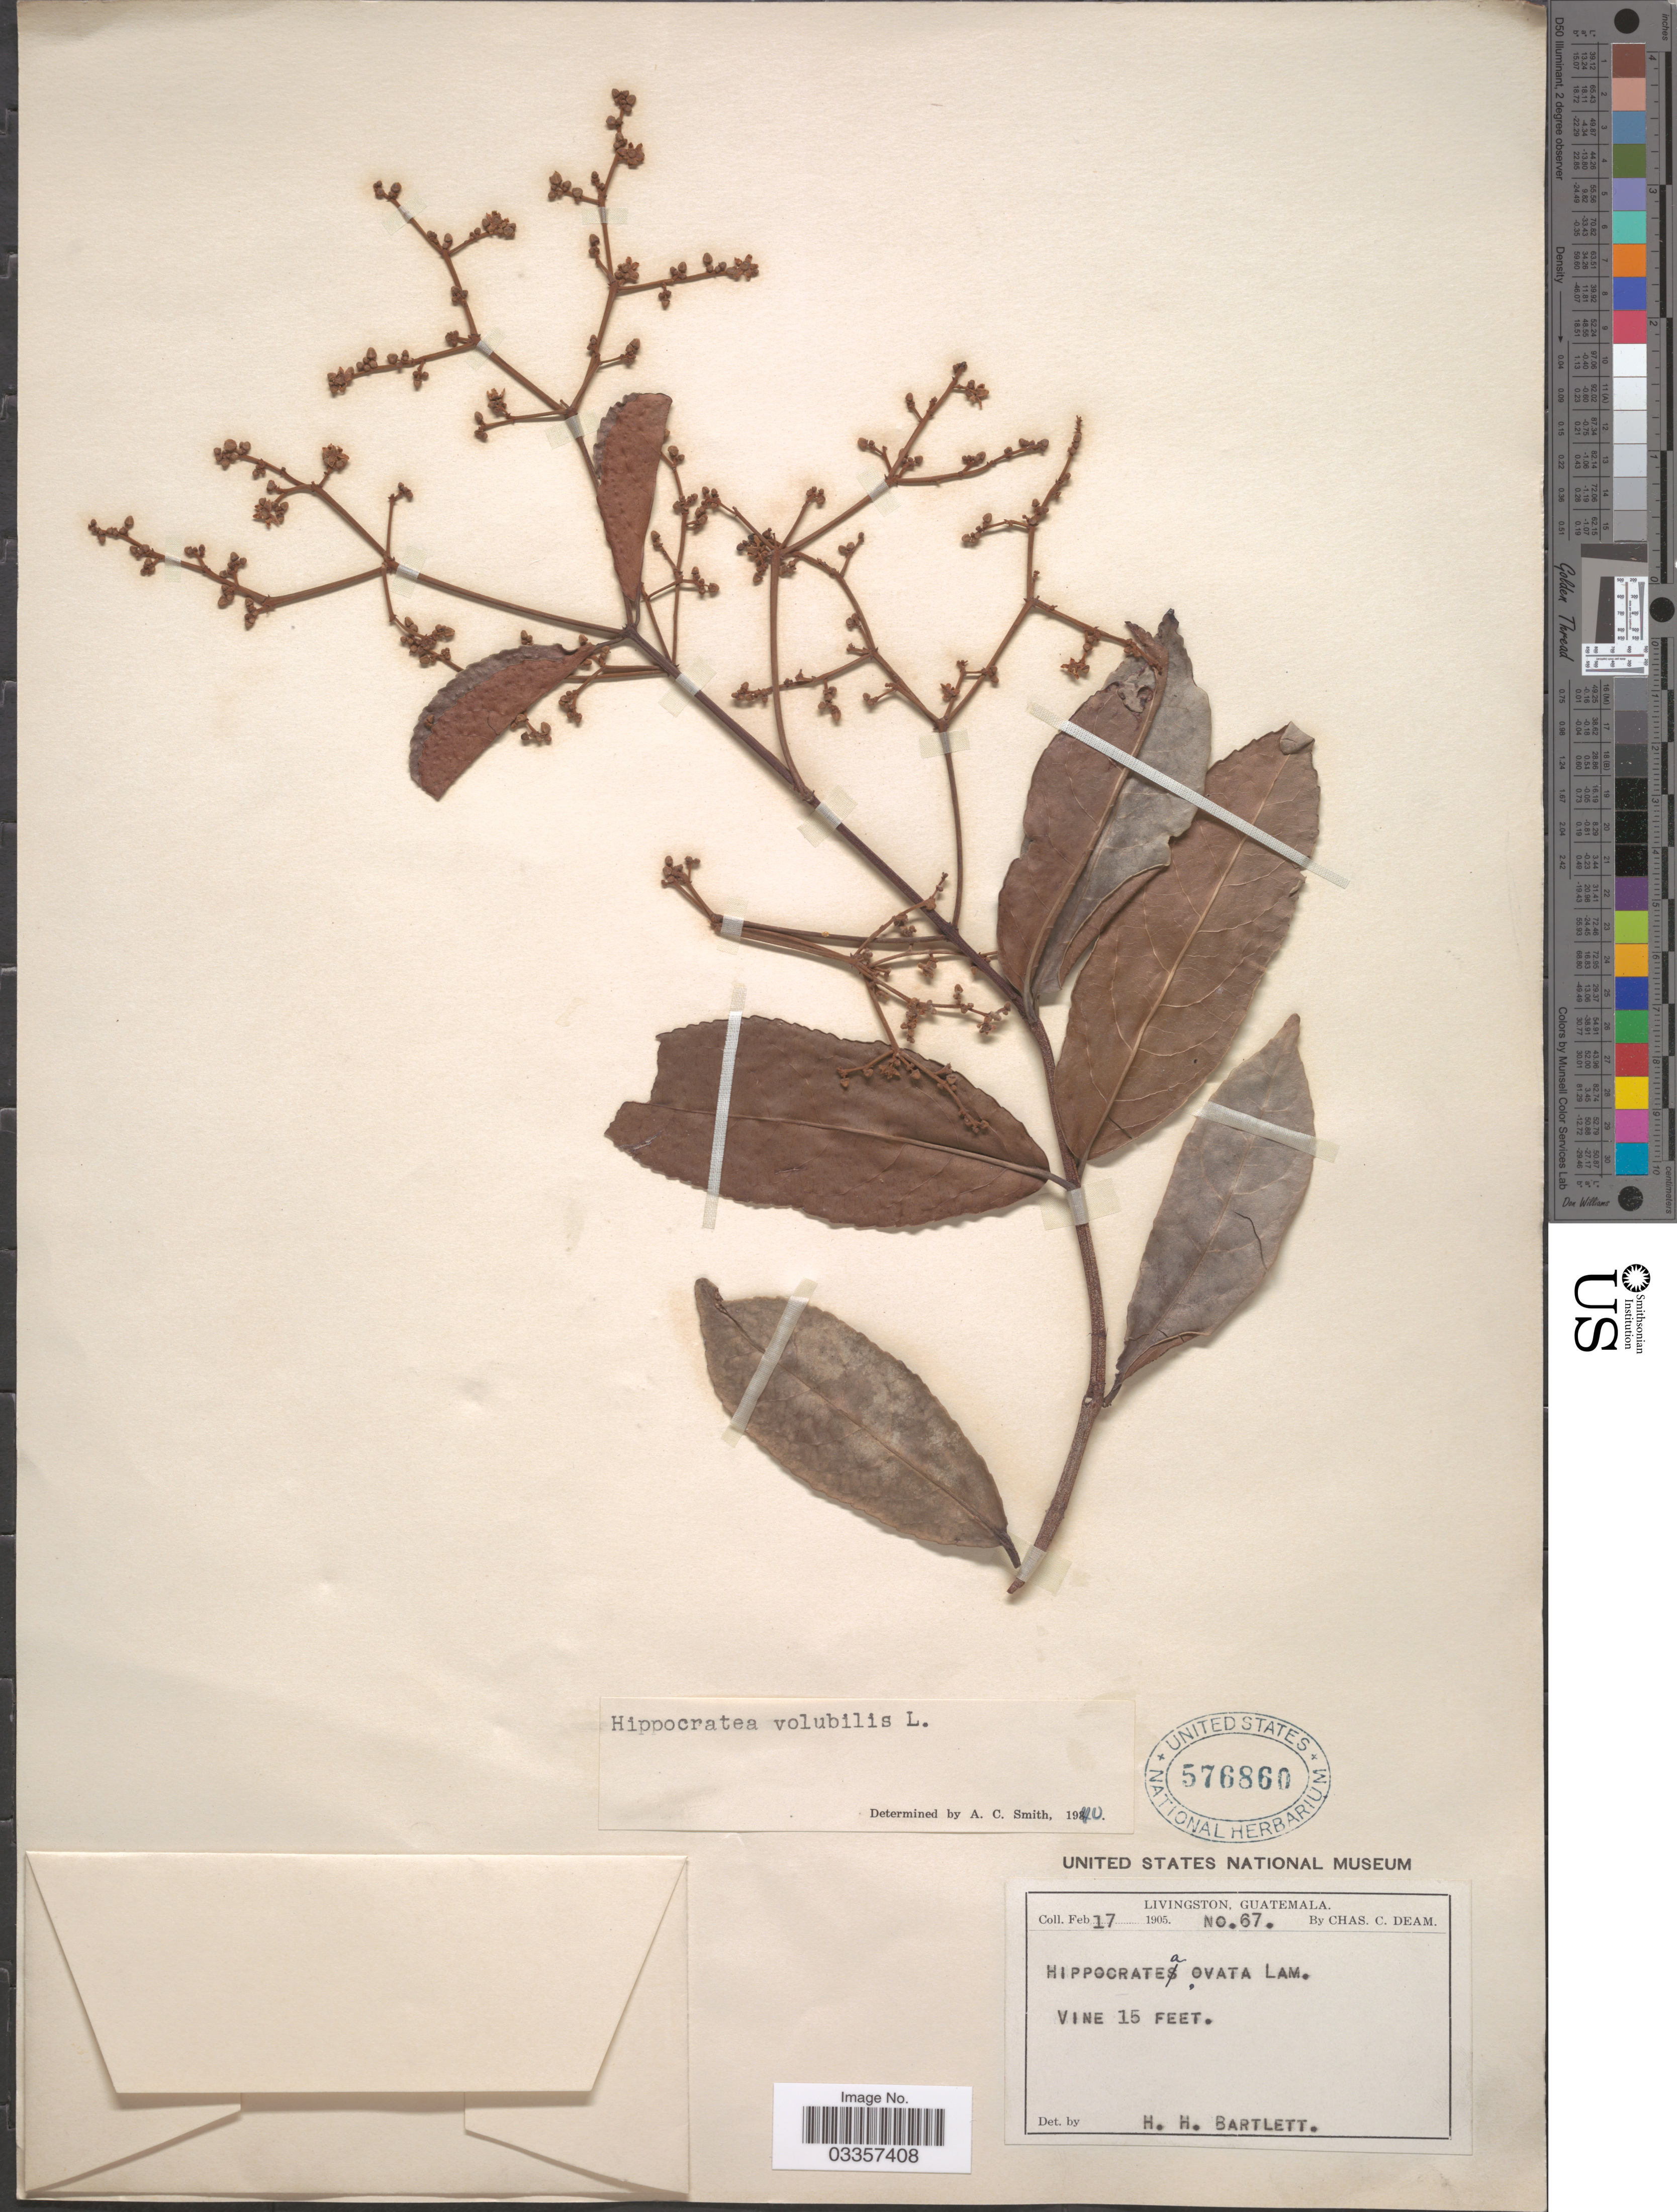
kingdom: Plantae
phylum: Tracheophyta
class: Magnoliopsida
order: Celastrales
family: Celastraceae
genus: Hippocratea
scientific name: Hippocratea volubilis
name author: L.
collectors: C. C. Deam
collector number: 67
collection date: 1905-02-17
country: Guatemala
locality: Livingston.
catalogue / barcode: US 576860